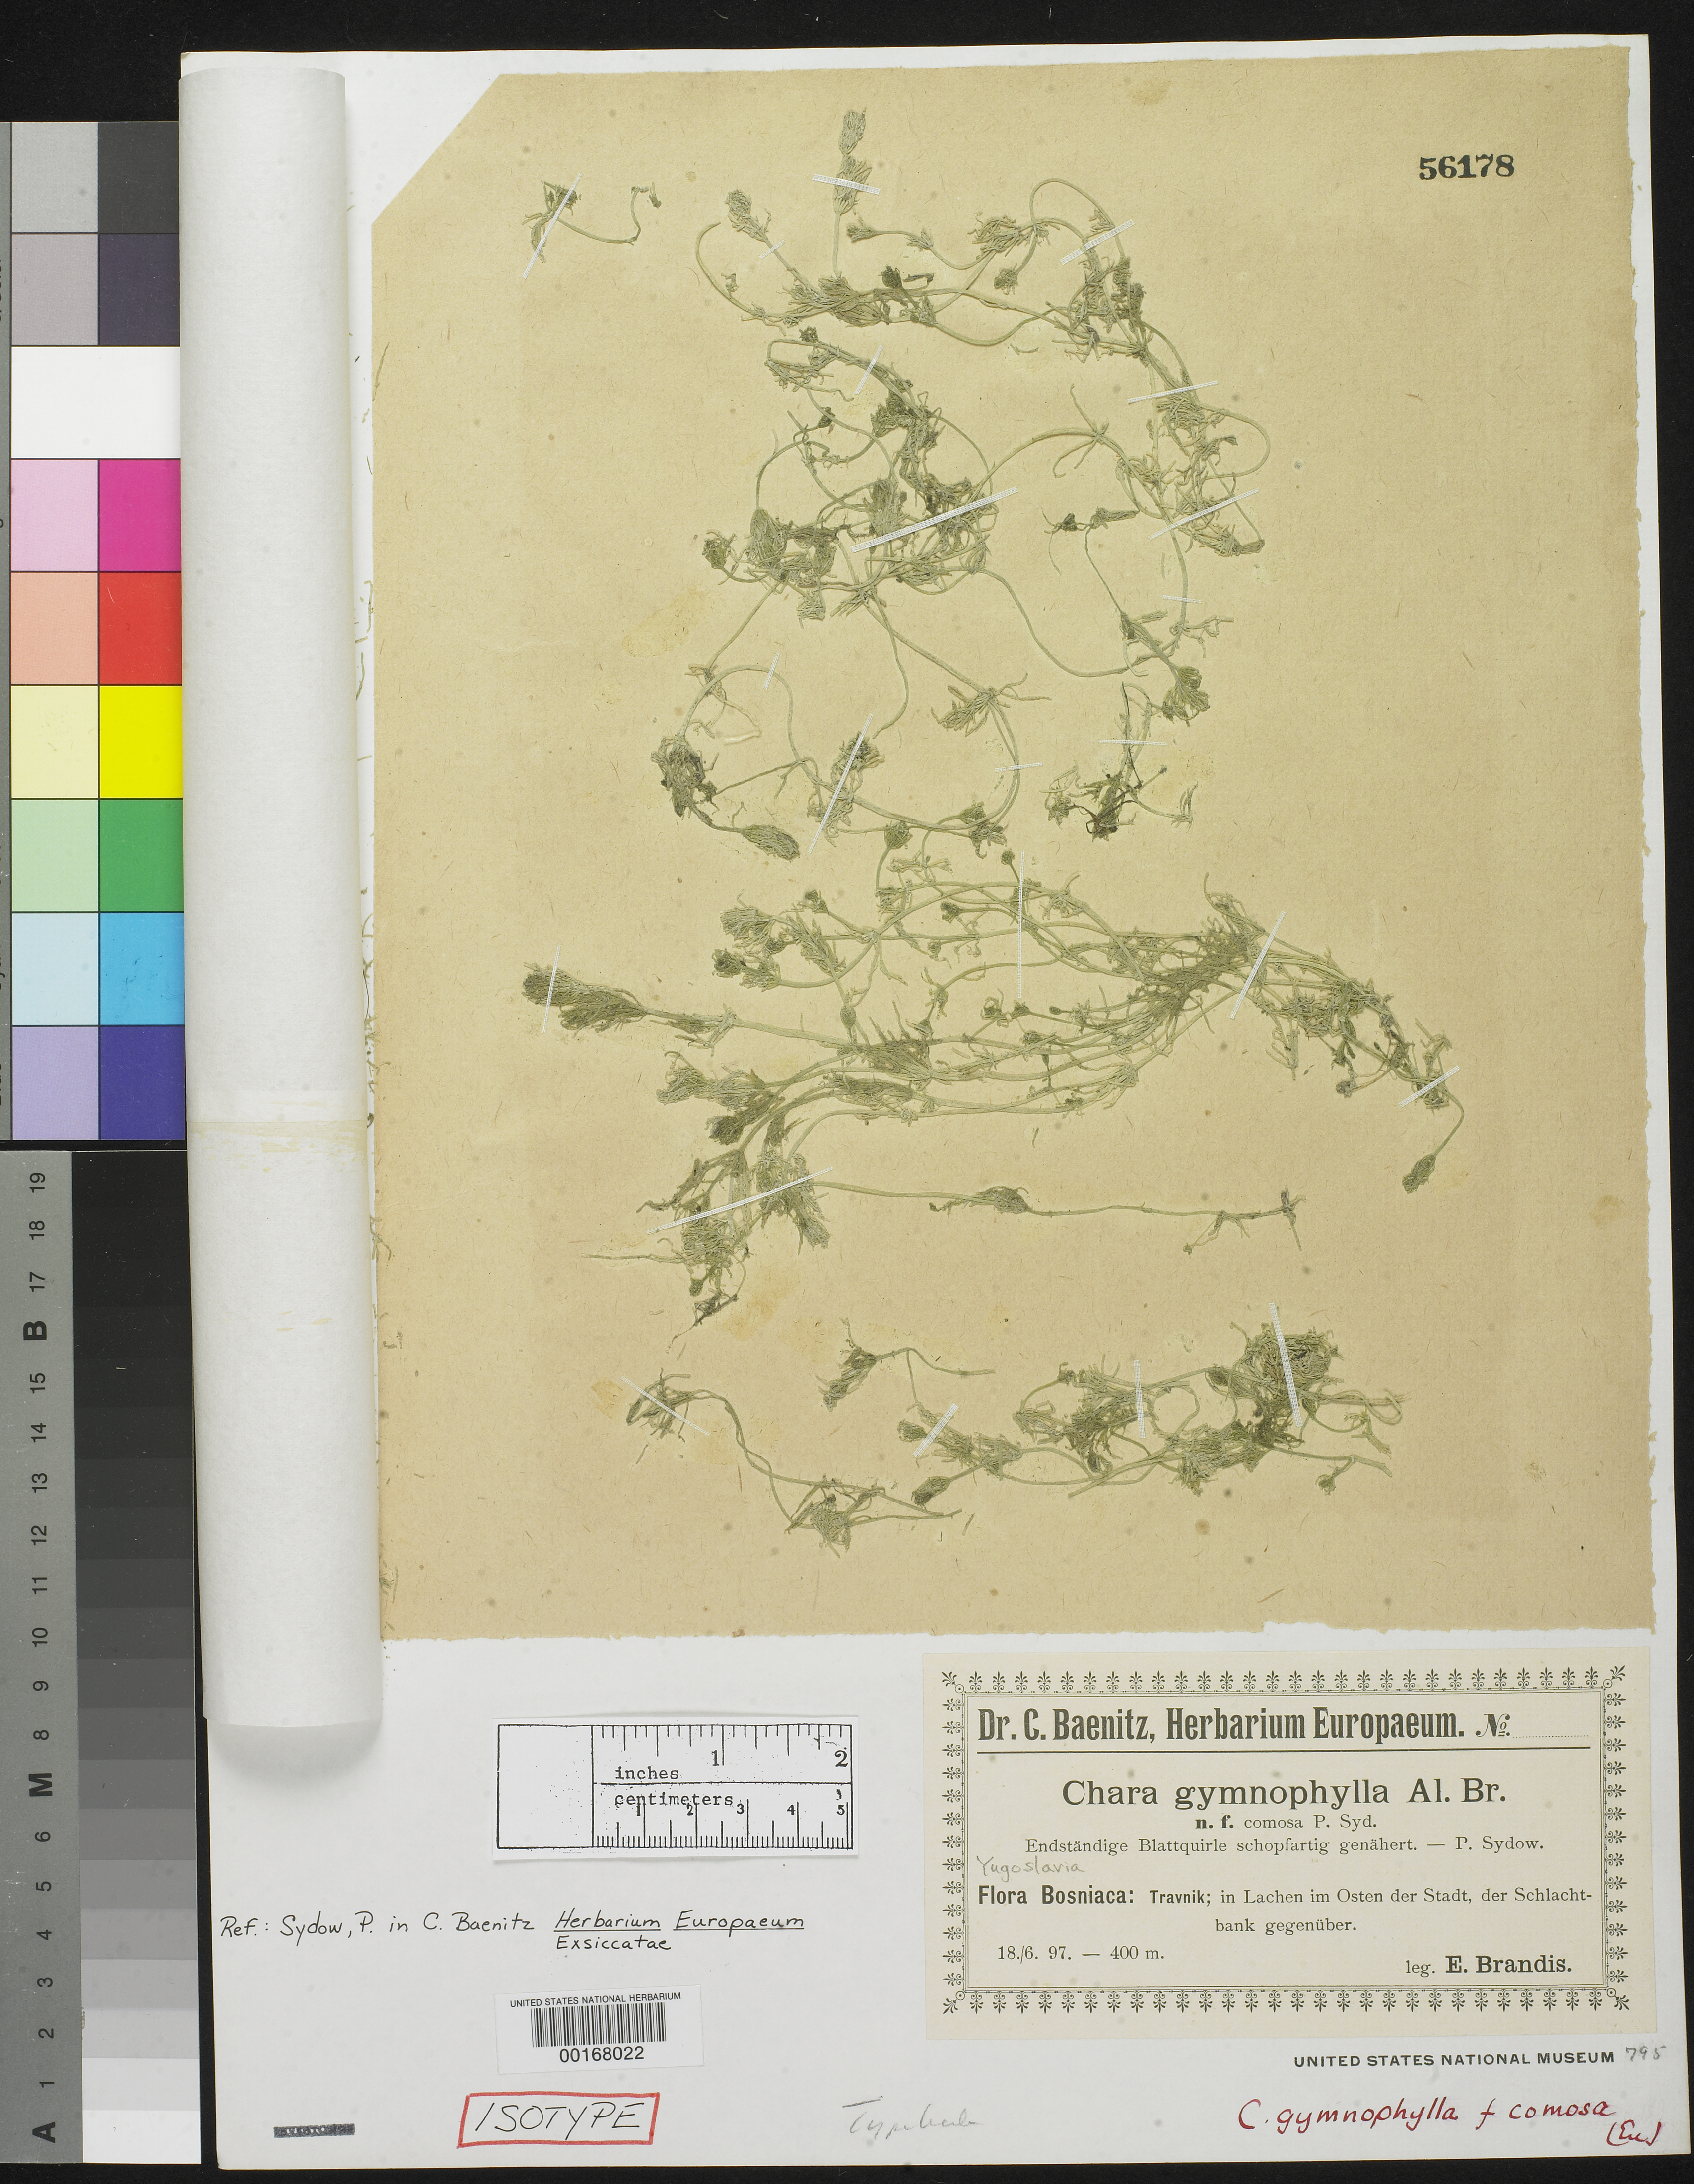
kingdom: Plantae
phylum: Charophyta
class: Charophyceae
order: Charales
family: Characeae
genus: Chara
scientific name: Chara gymnophylla f. comosa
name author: P. Sydow in Baen.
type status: Isotype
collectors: E. Brandis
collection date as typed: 18 Jun 1897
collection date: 1897-06-18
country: Bosnia and Herzegovina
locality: Travnik.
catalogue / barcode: US 56178